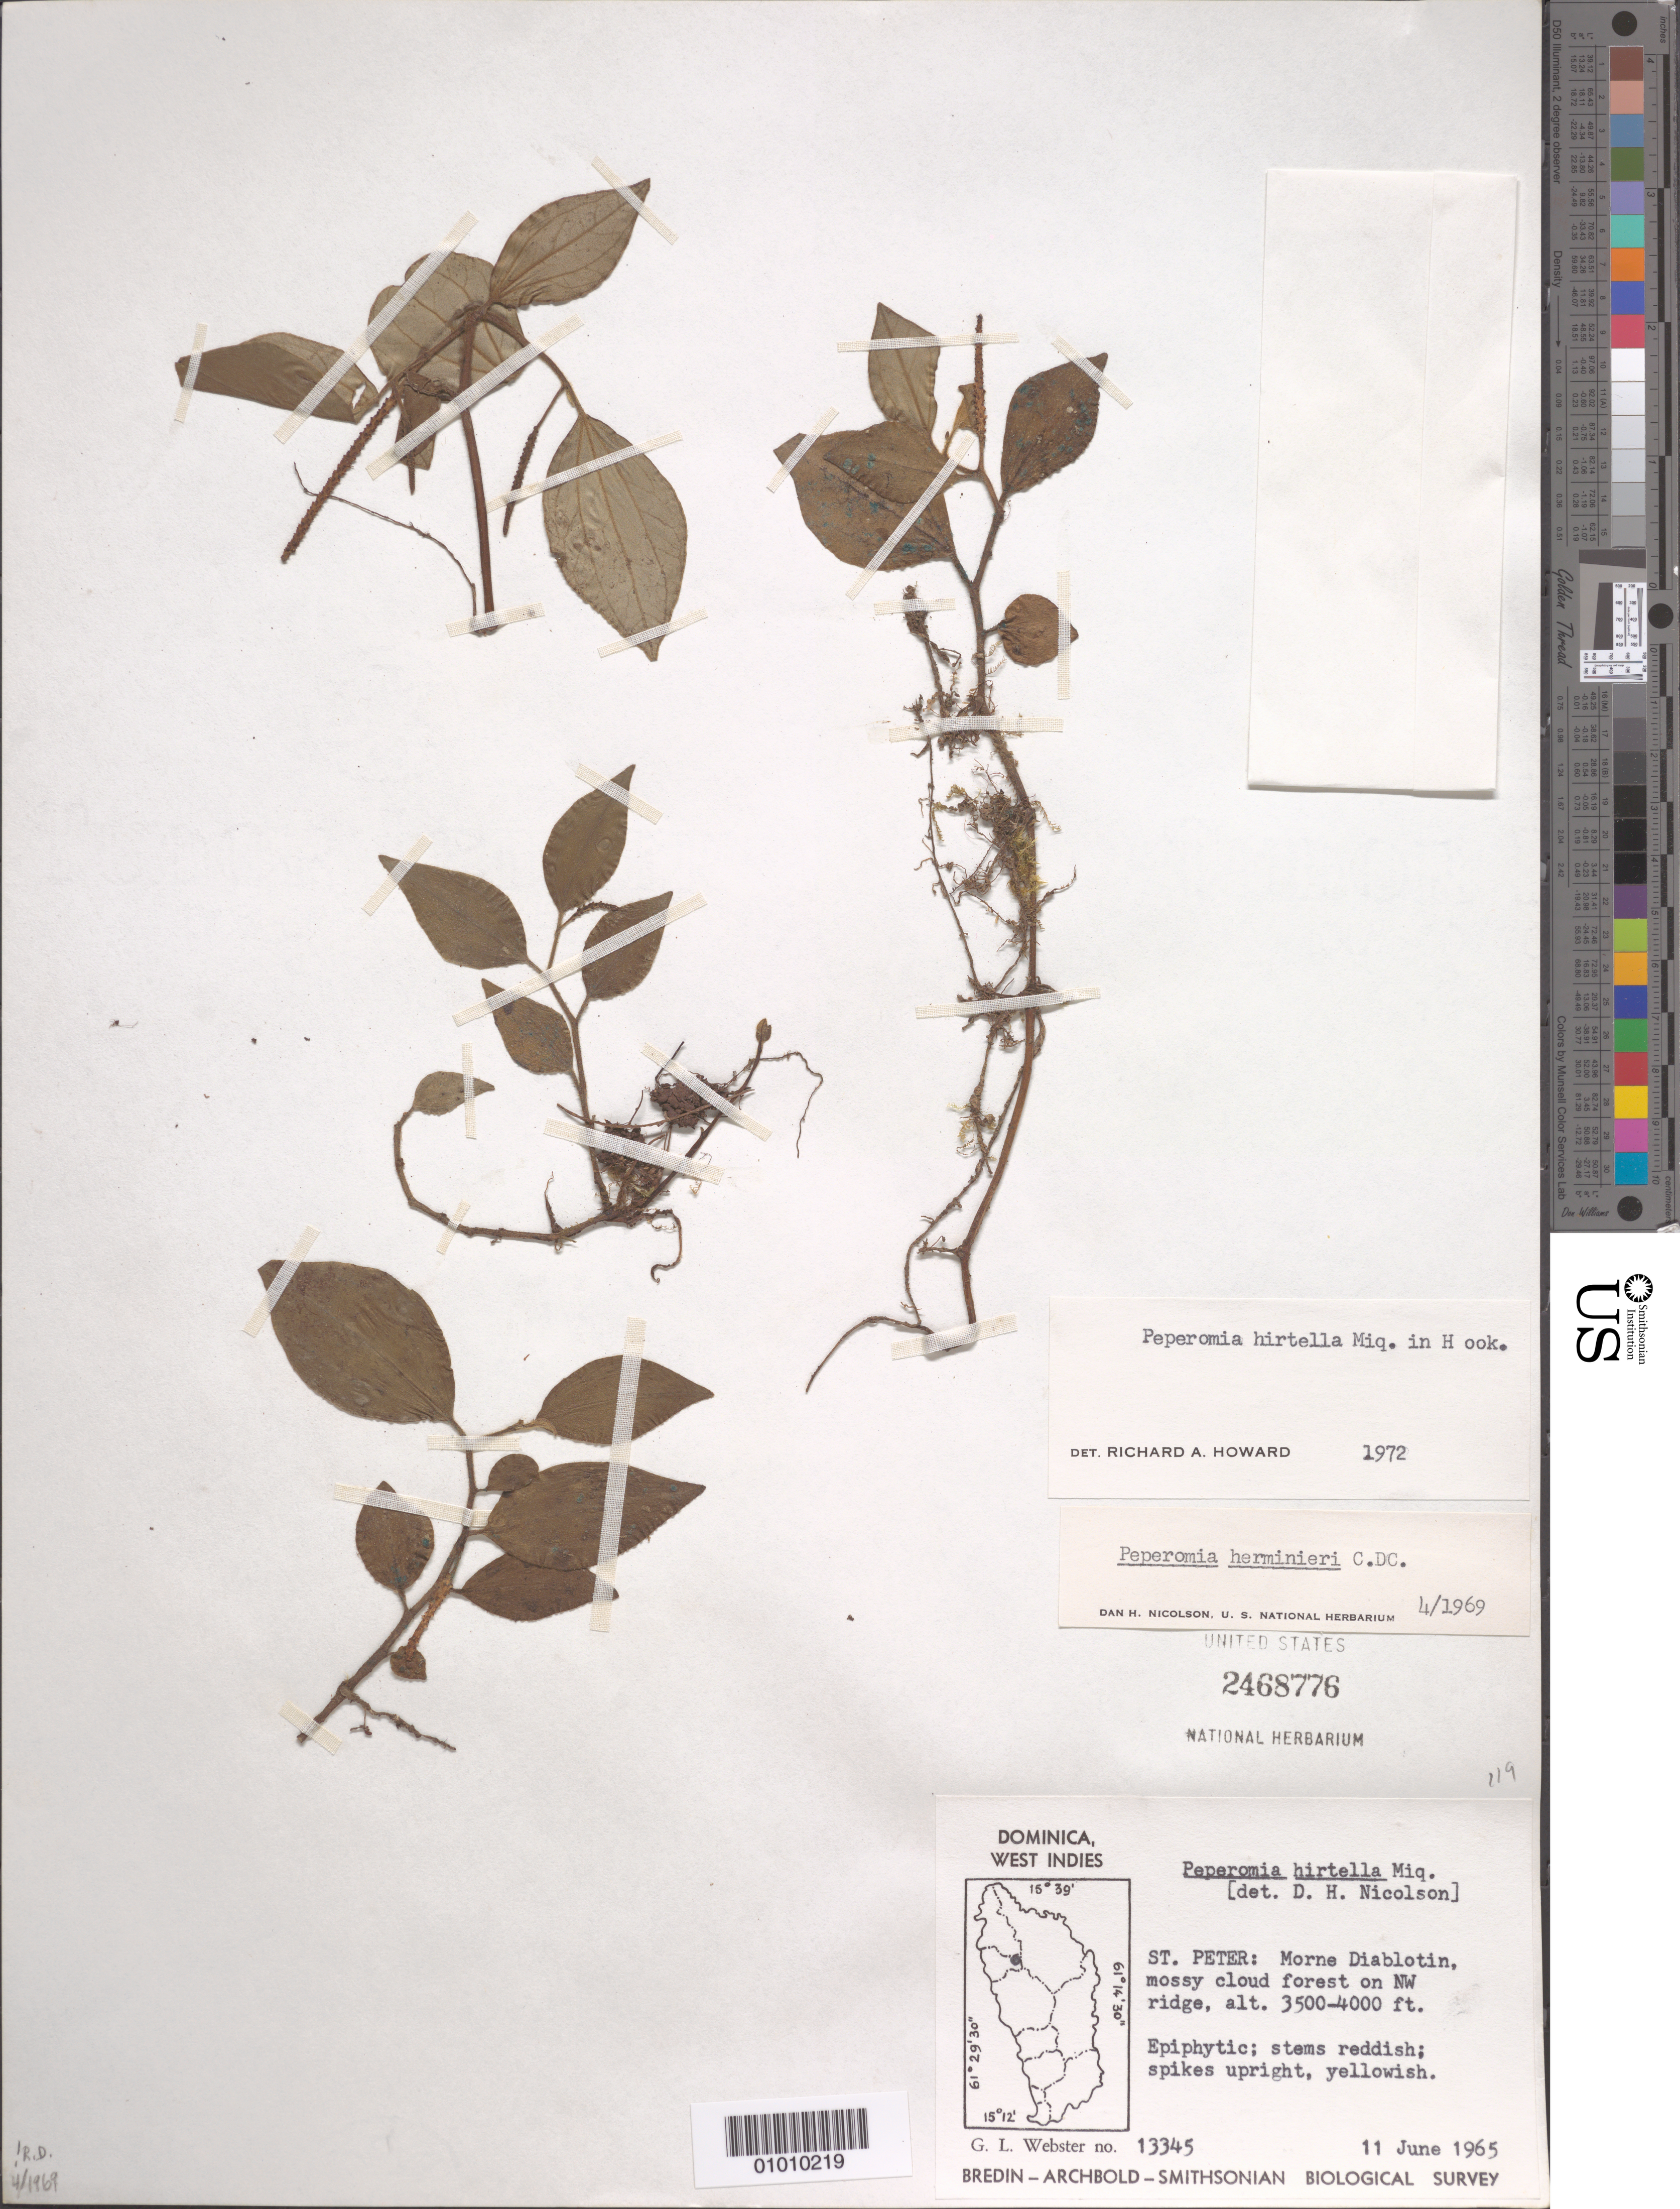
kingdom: Plantae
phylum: Tracheophyta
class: Magnoliopsida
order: Piperales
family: Piperaceae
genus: Peperomia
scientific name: Peperomia hirtella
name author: Miq.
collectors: G. L. Webster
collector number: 13345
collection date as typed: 11 Jun 1965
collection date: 1965-06-11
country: Dominica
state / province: St. Peter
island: Dominica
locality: St Peter: Morne Diablotin, mossy cloud forest on NW ridge.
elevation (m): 1067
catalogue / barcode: US 2468776